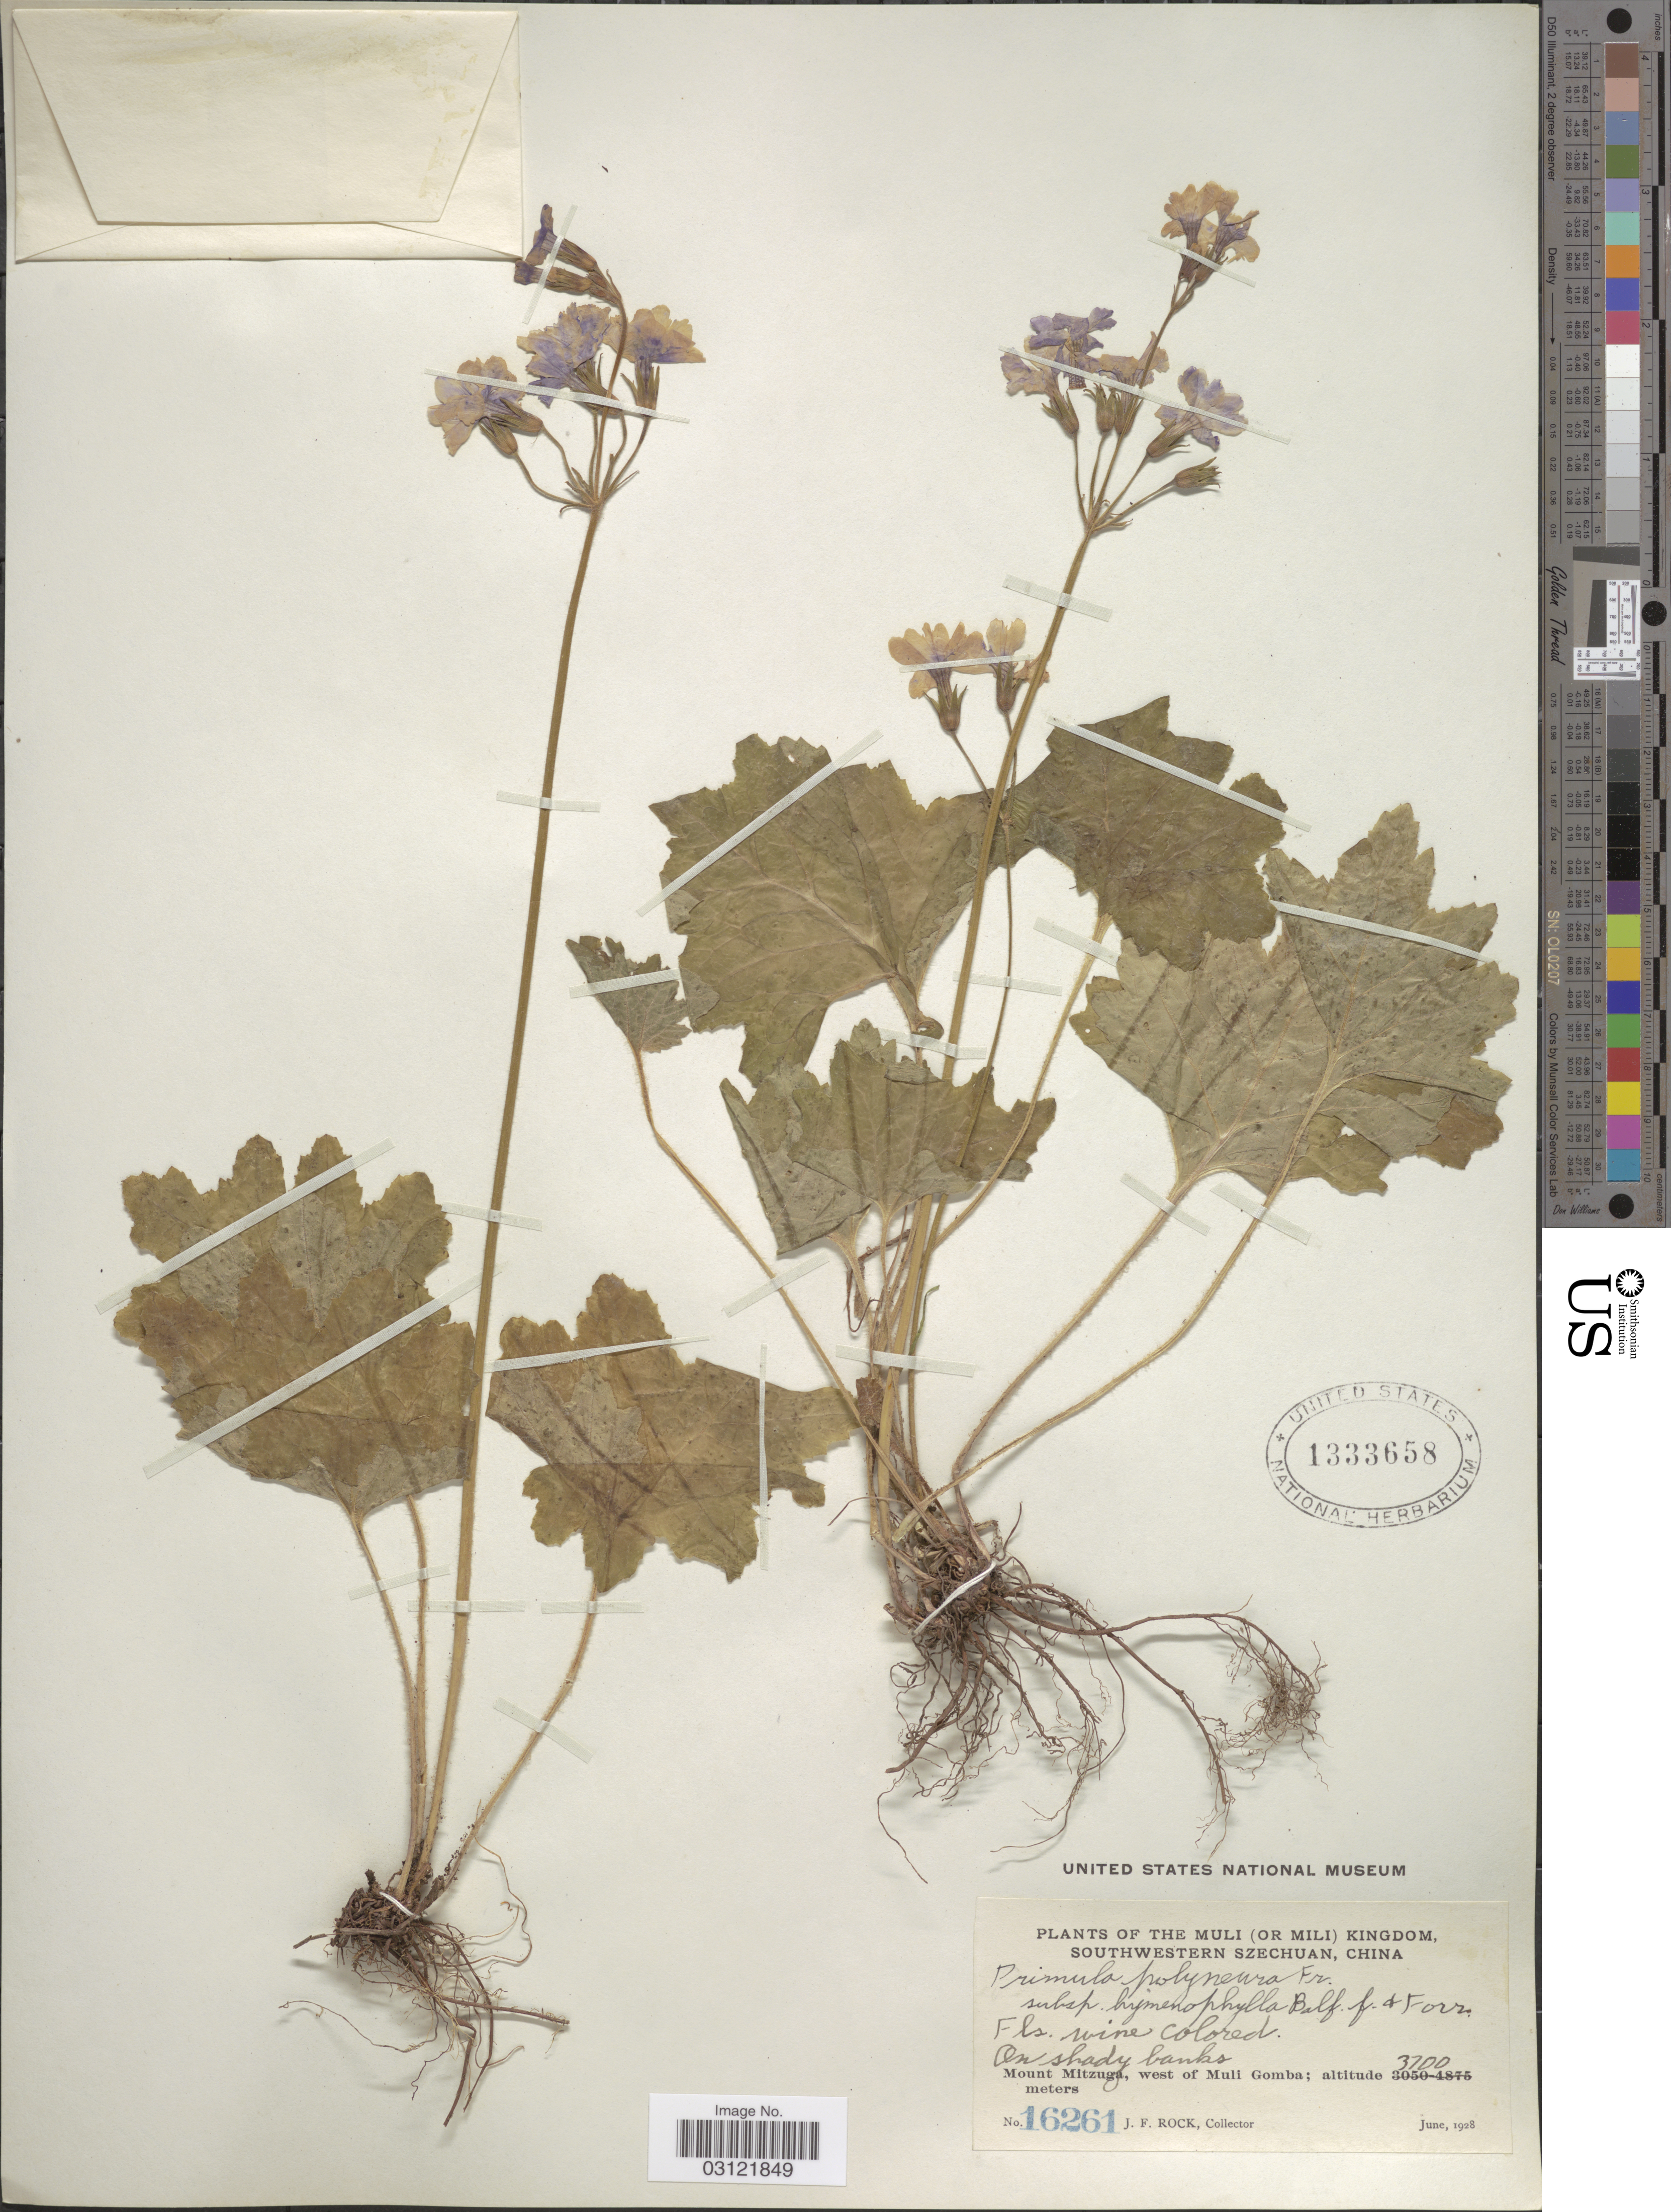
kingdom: Plantae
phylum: Tracheophyta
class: Magnoliopsida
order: Ericales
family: Primulaceae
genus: Primula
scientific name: Primula polyneura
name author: Franch.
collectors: J. Rock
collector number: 16261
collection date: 1928-06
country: China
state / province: Sichuan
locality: The Muli (or Mili) Kingdom, Southwestern Szechuan. Mount Mitzuga, west of Muli Gomba.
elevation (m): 3700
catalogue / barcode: US 1333658